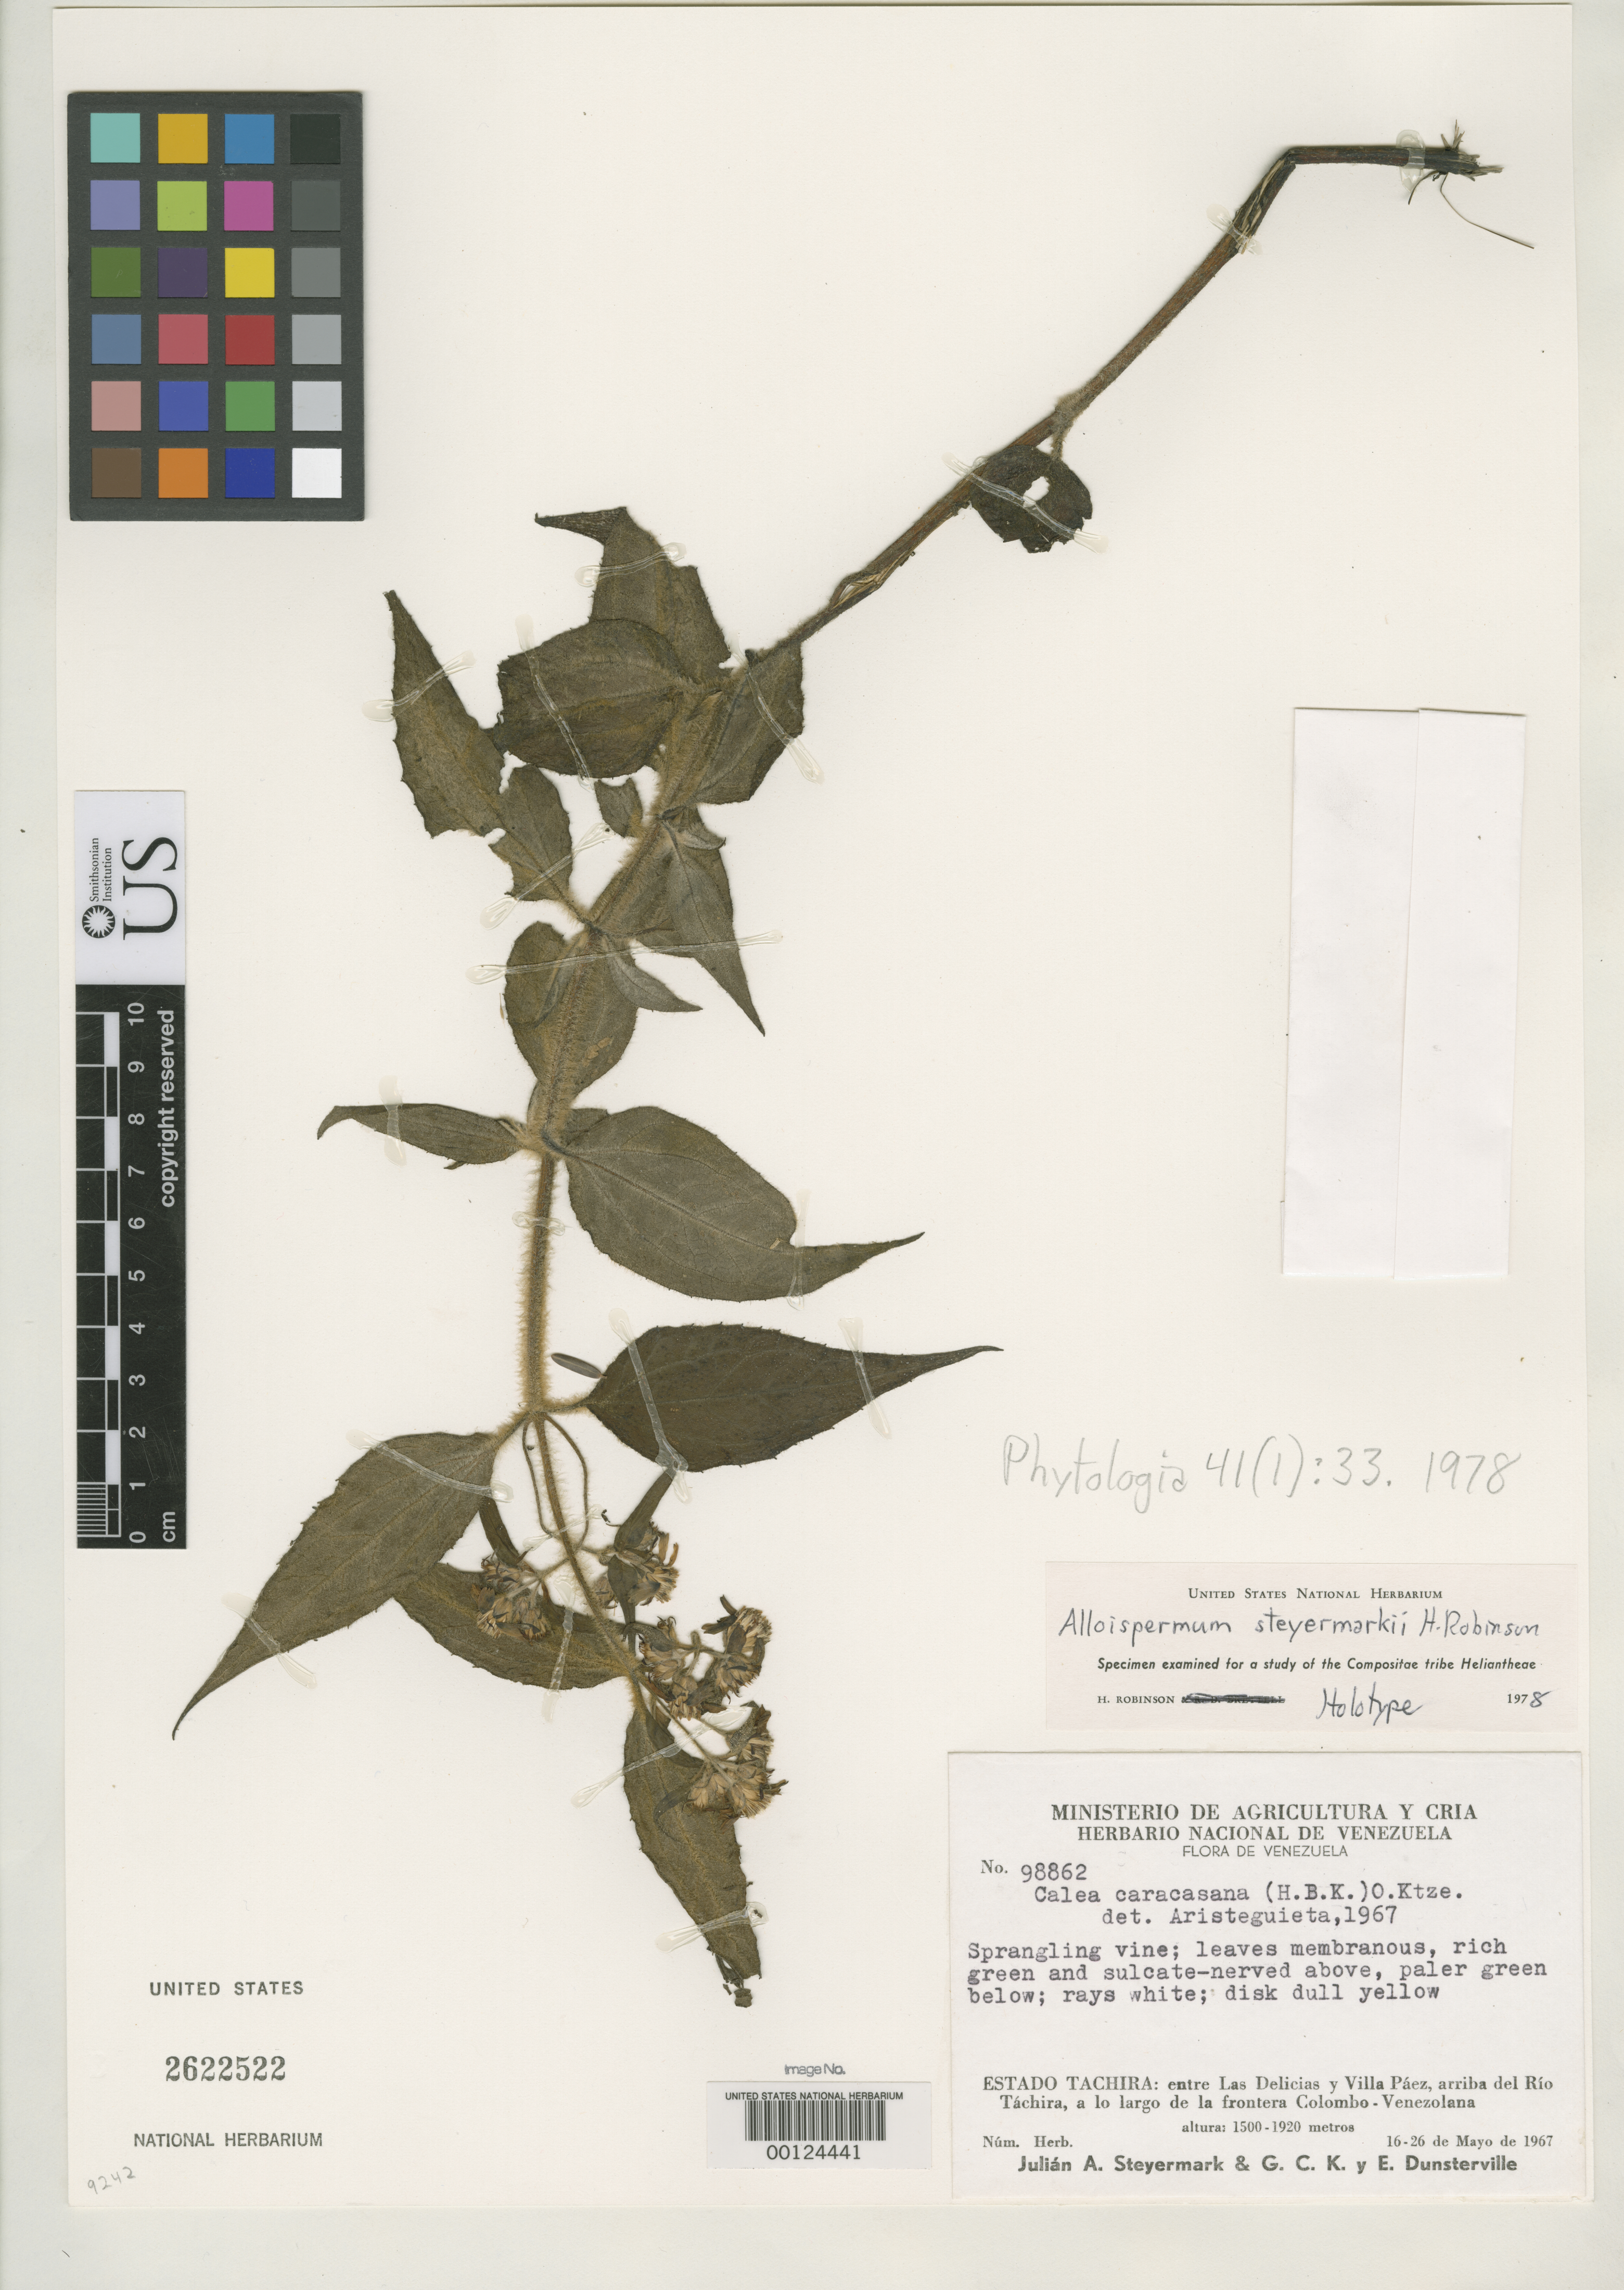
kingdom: Plantae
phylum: Tracheophyta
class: Magnoliopsida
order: Asterales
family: Asteraceae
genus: Alloispermum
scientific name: Alloispermum steyermarkii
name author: H. Rob.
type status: Holotype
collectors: J. Steyermark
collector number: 98862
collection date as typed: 16 May 1967 to 26 May 1967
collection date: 1967-05-16/1967-05-26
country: Venezuela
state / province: Tachira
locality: Between las Delicias and Villa Paez, above Rio Tachira.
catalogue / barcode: US 2622522